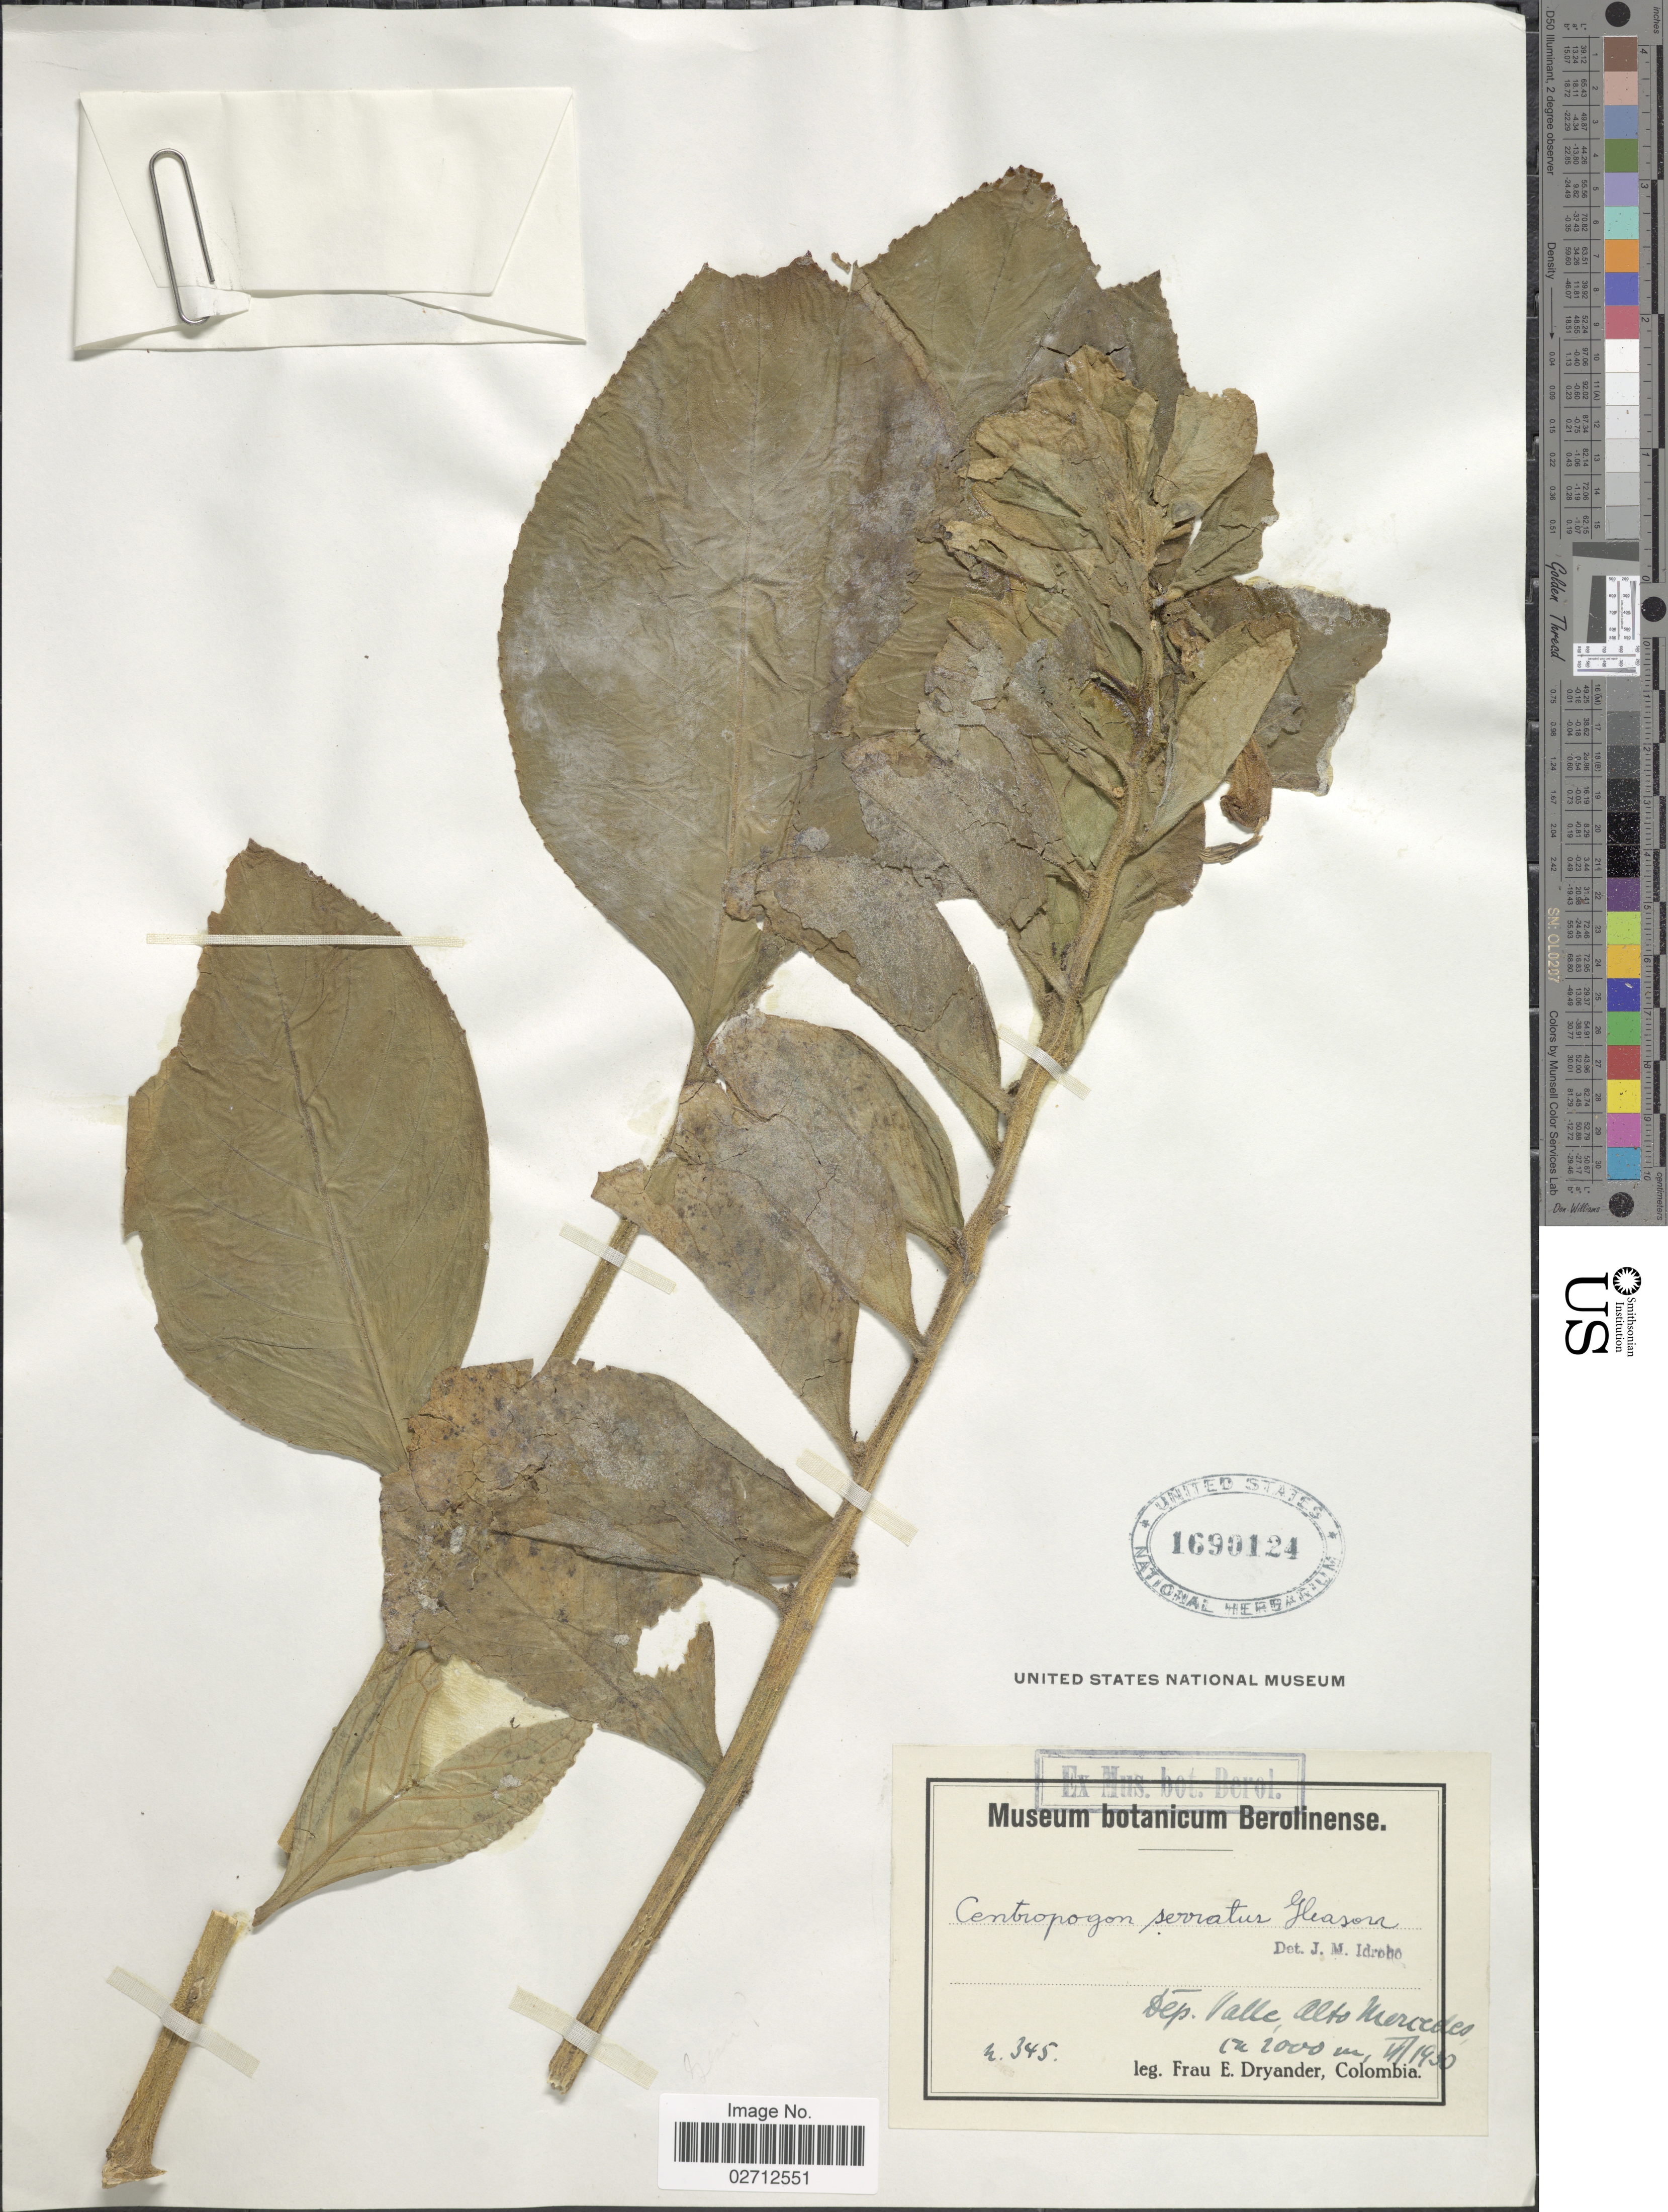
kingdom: Plantae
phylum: Tracheophyta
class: Magnoliopsida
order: Asterales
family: Campanulaceae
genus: Centropogon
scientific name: Centropogon serratus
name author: Gleason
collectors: F. Dryander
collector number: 345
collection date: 1930-06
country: Colombia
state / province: Valle del Cauca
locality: Dep. Valle, Alto Mercedes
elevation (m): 2000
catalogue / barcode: US 1690124